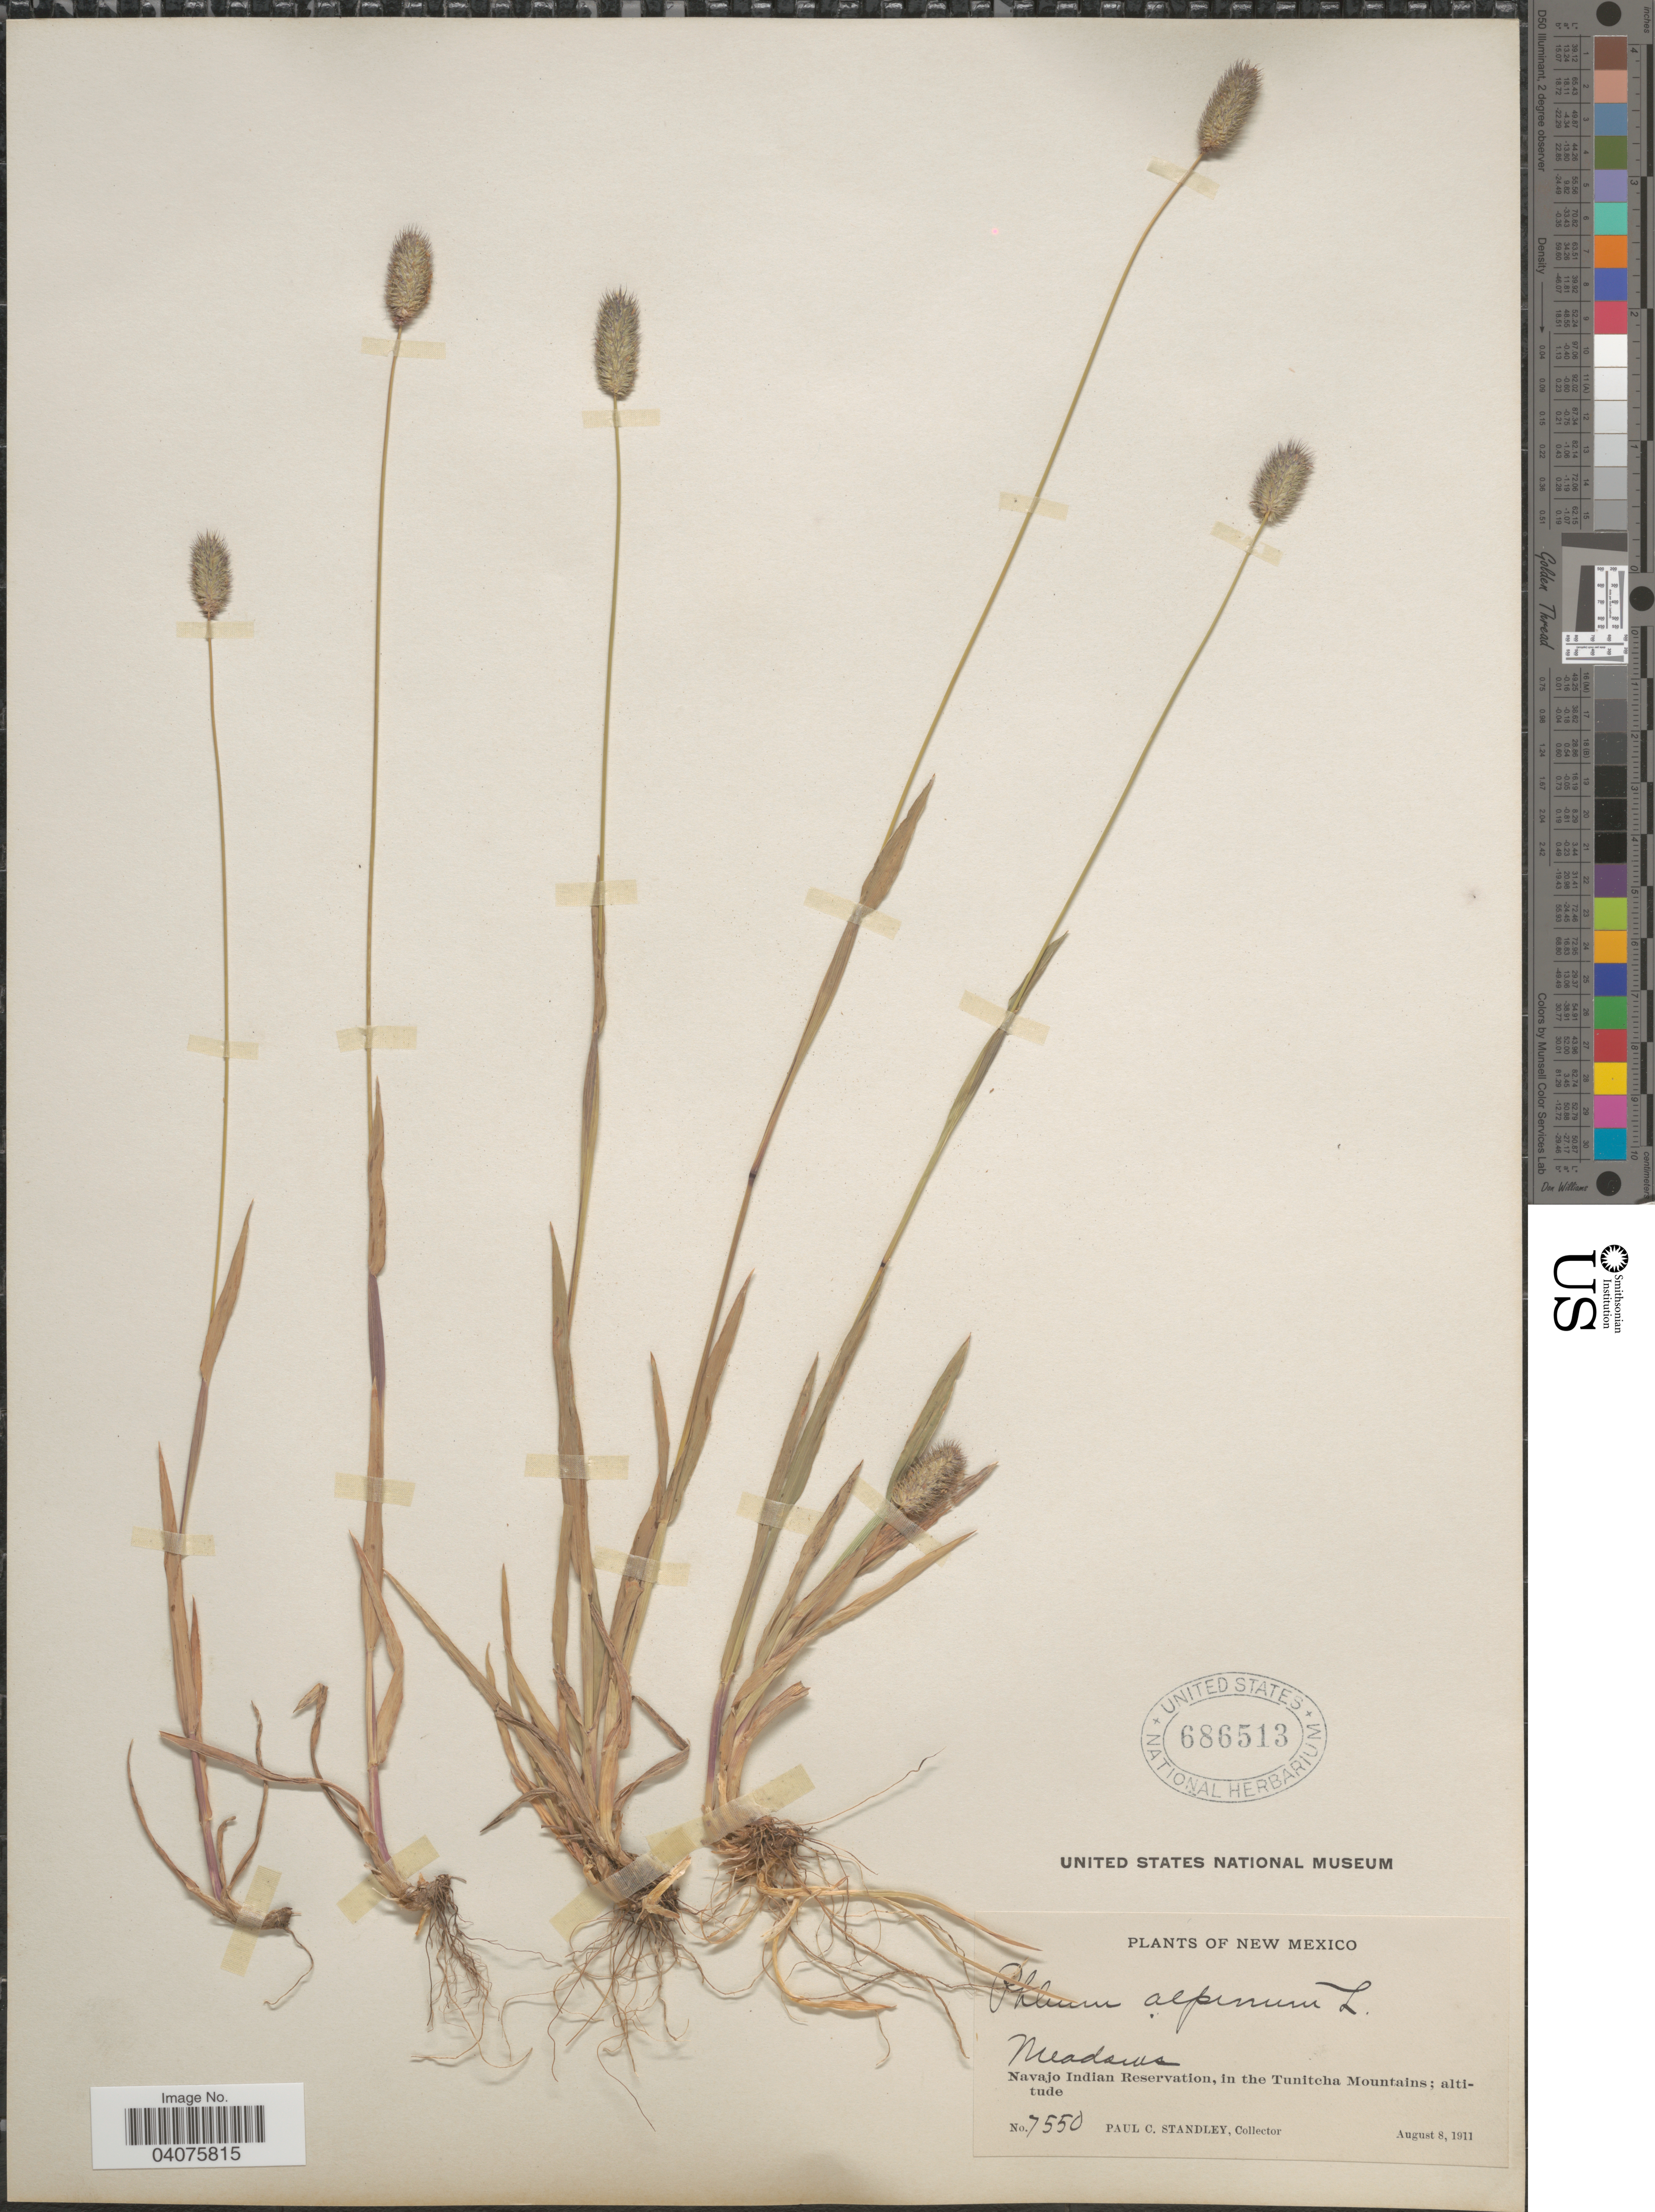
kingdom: Plantae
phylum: Tracheophyta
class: Liliopsida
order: Poales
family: Poaceae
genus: Phleum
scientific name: Phleum alpinum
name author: L.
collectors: P. C. Standley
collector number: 7550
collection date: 1911-08-08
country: United States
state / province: New Mexico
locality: Meadows. Navajo Indian Reservation, in the Tunitcha Mountains.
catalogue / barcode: US 686513